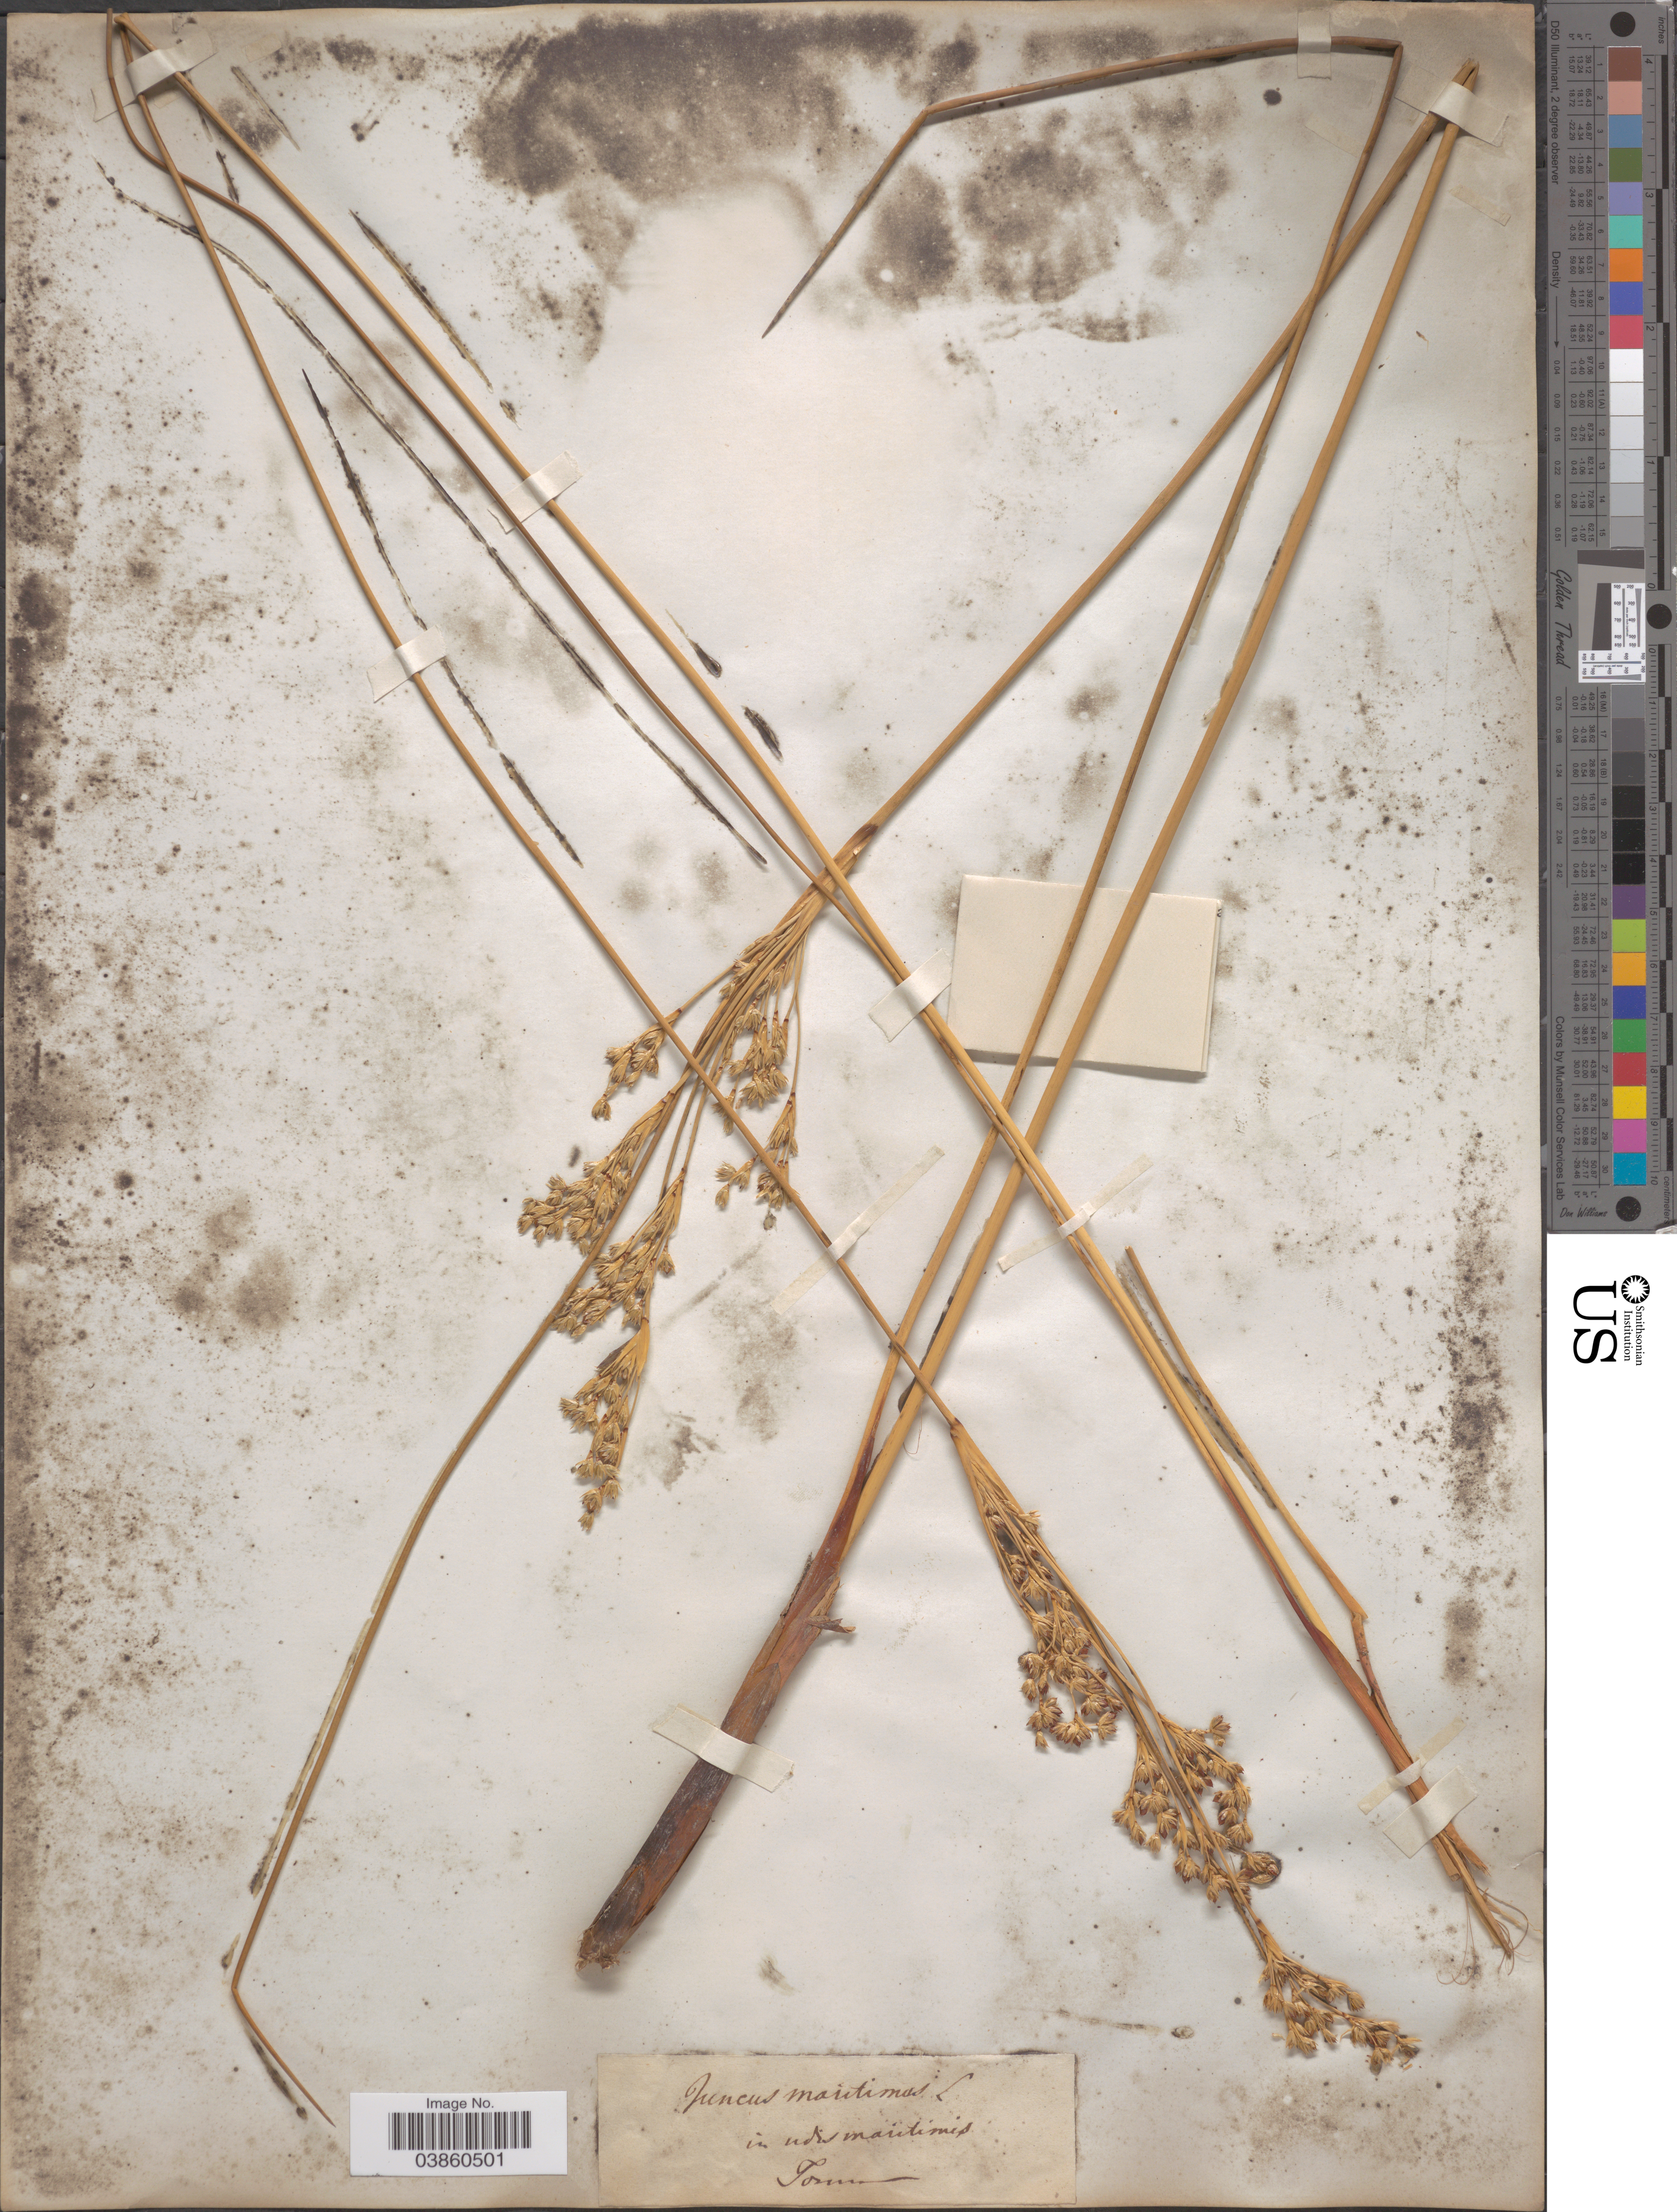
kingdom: Plantae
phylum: Tracheophyta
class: Liliopsida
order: Poales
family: Juncaceae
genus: Juncus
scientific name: Juncus maritimus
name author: Lam.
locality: In udis martimis.